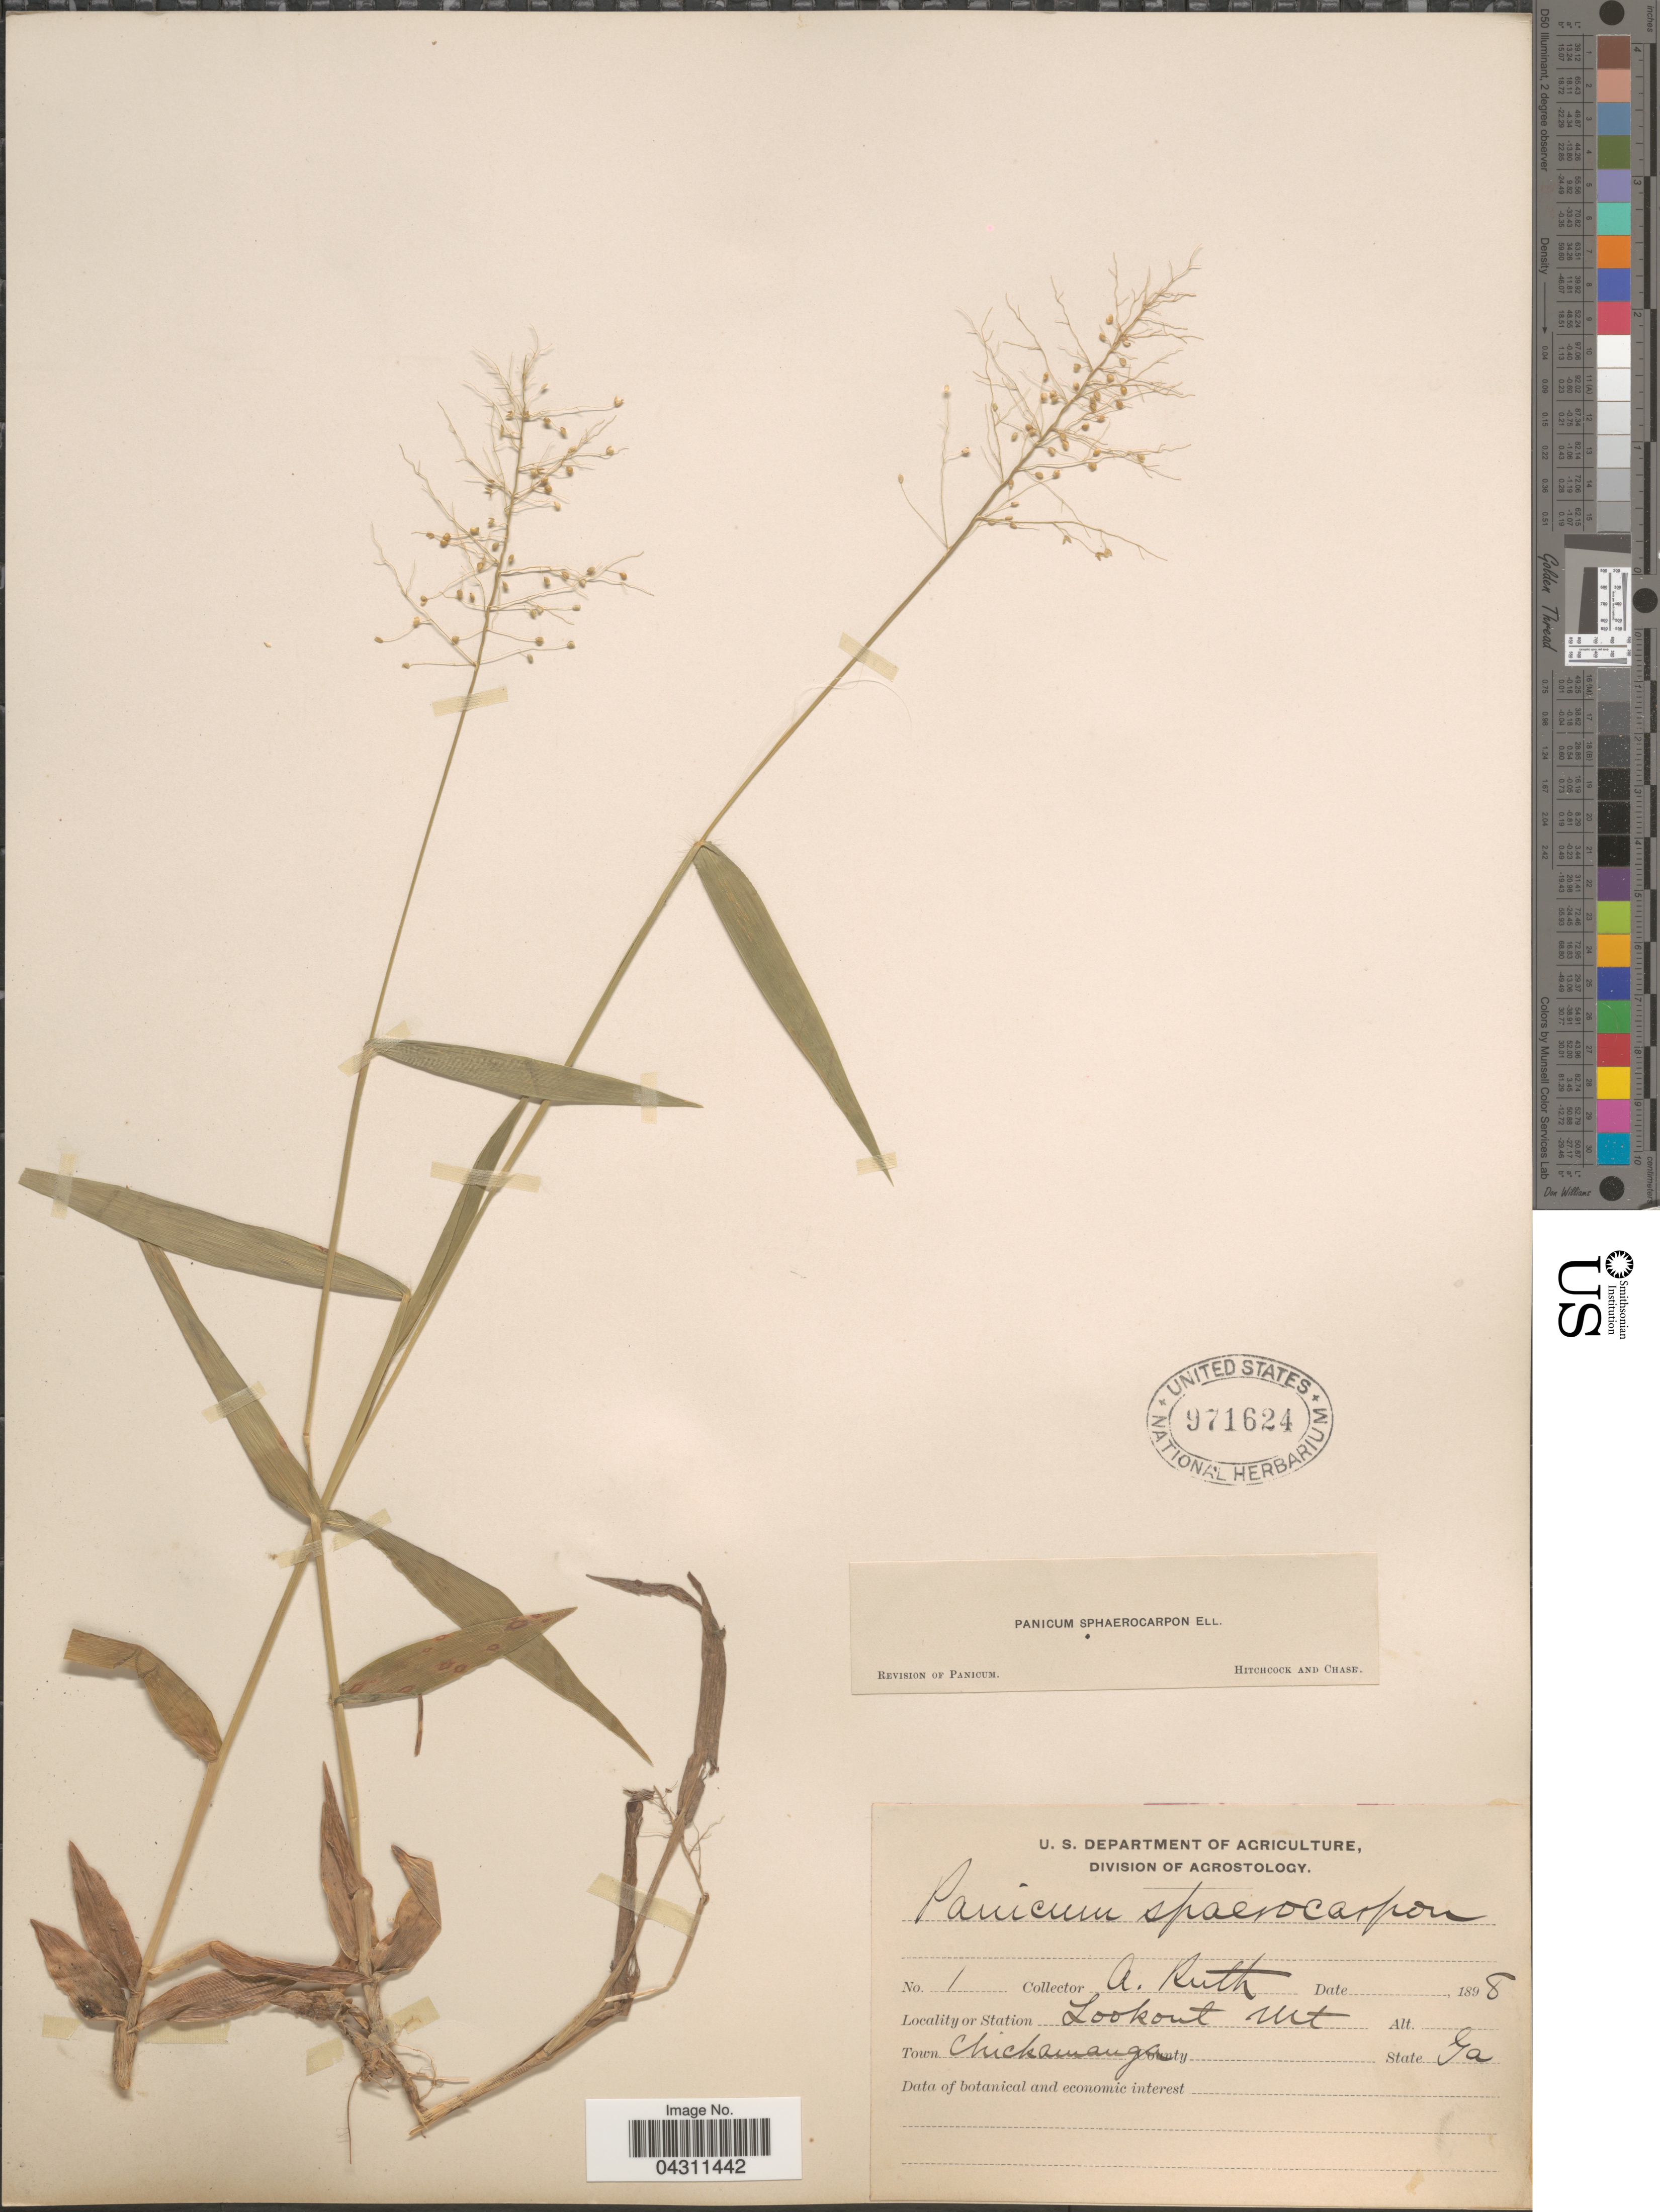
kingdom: Plantae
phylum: Tracheophyta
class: Liliopsida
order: Poales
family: Poaceae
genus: Dichanthelium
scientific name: Dichanthelium sphaerocarpon var. sphaerocarpon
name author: (Elliott) Gould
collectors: A. Ruth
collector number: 1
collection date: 1898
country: United States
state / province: Georgia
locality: Lookout Mt. Town Chikamanga.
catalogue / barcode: US 971624